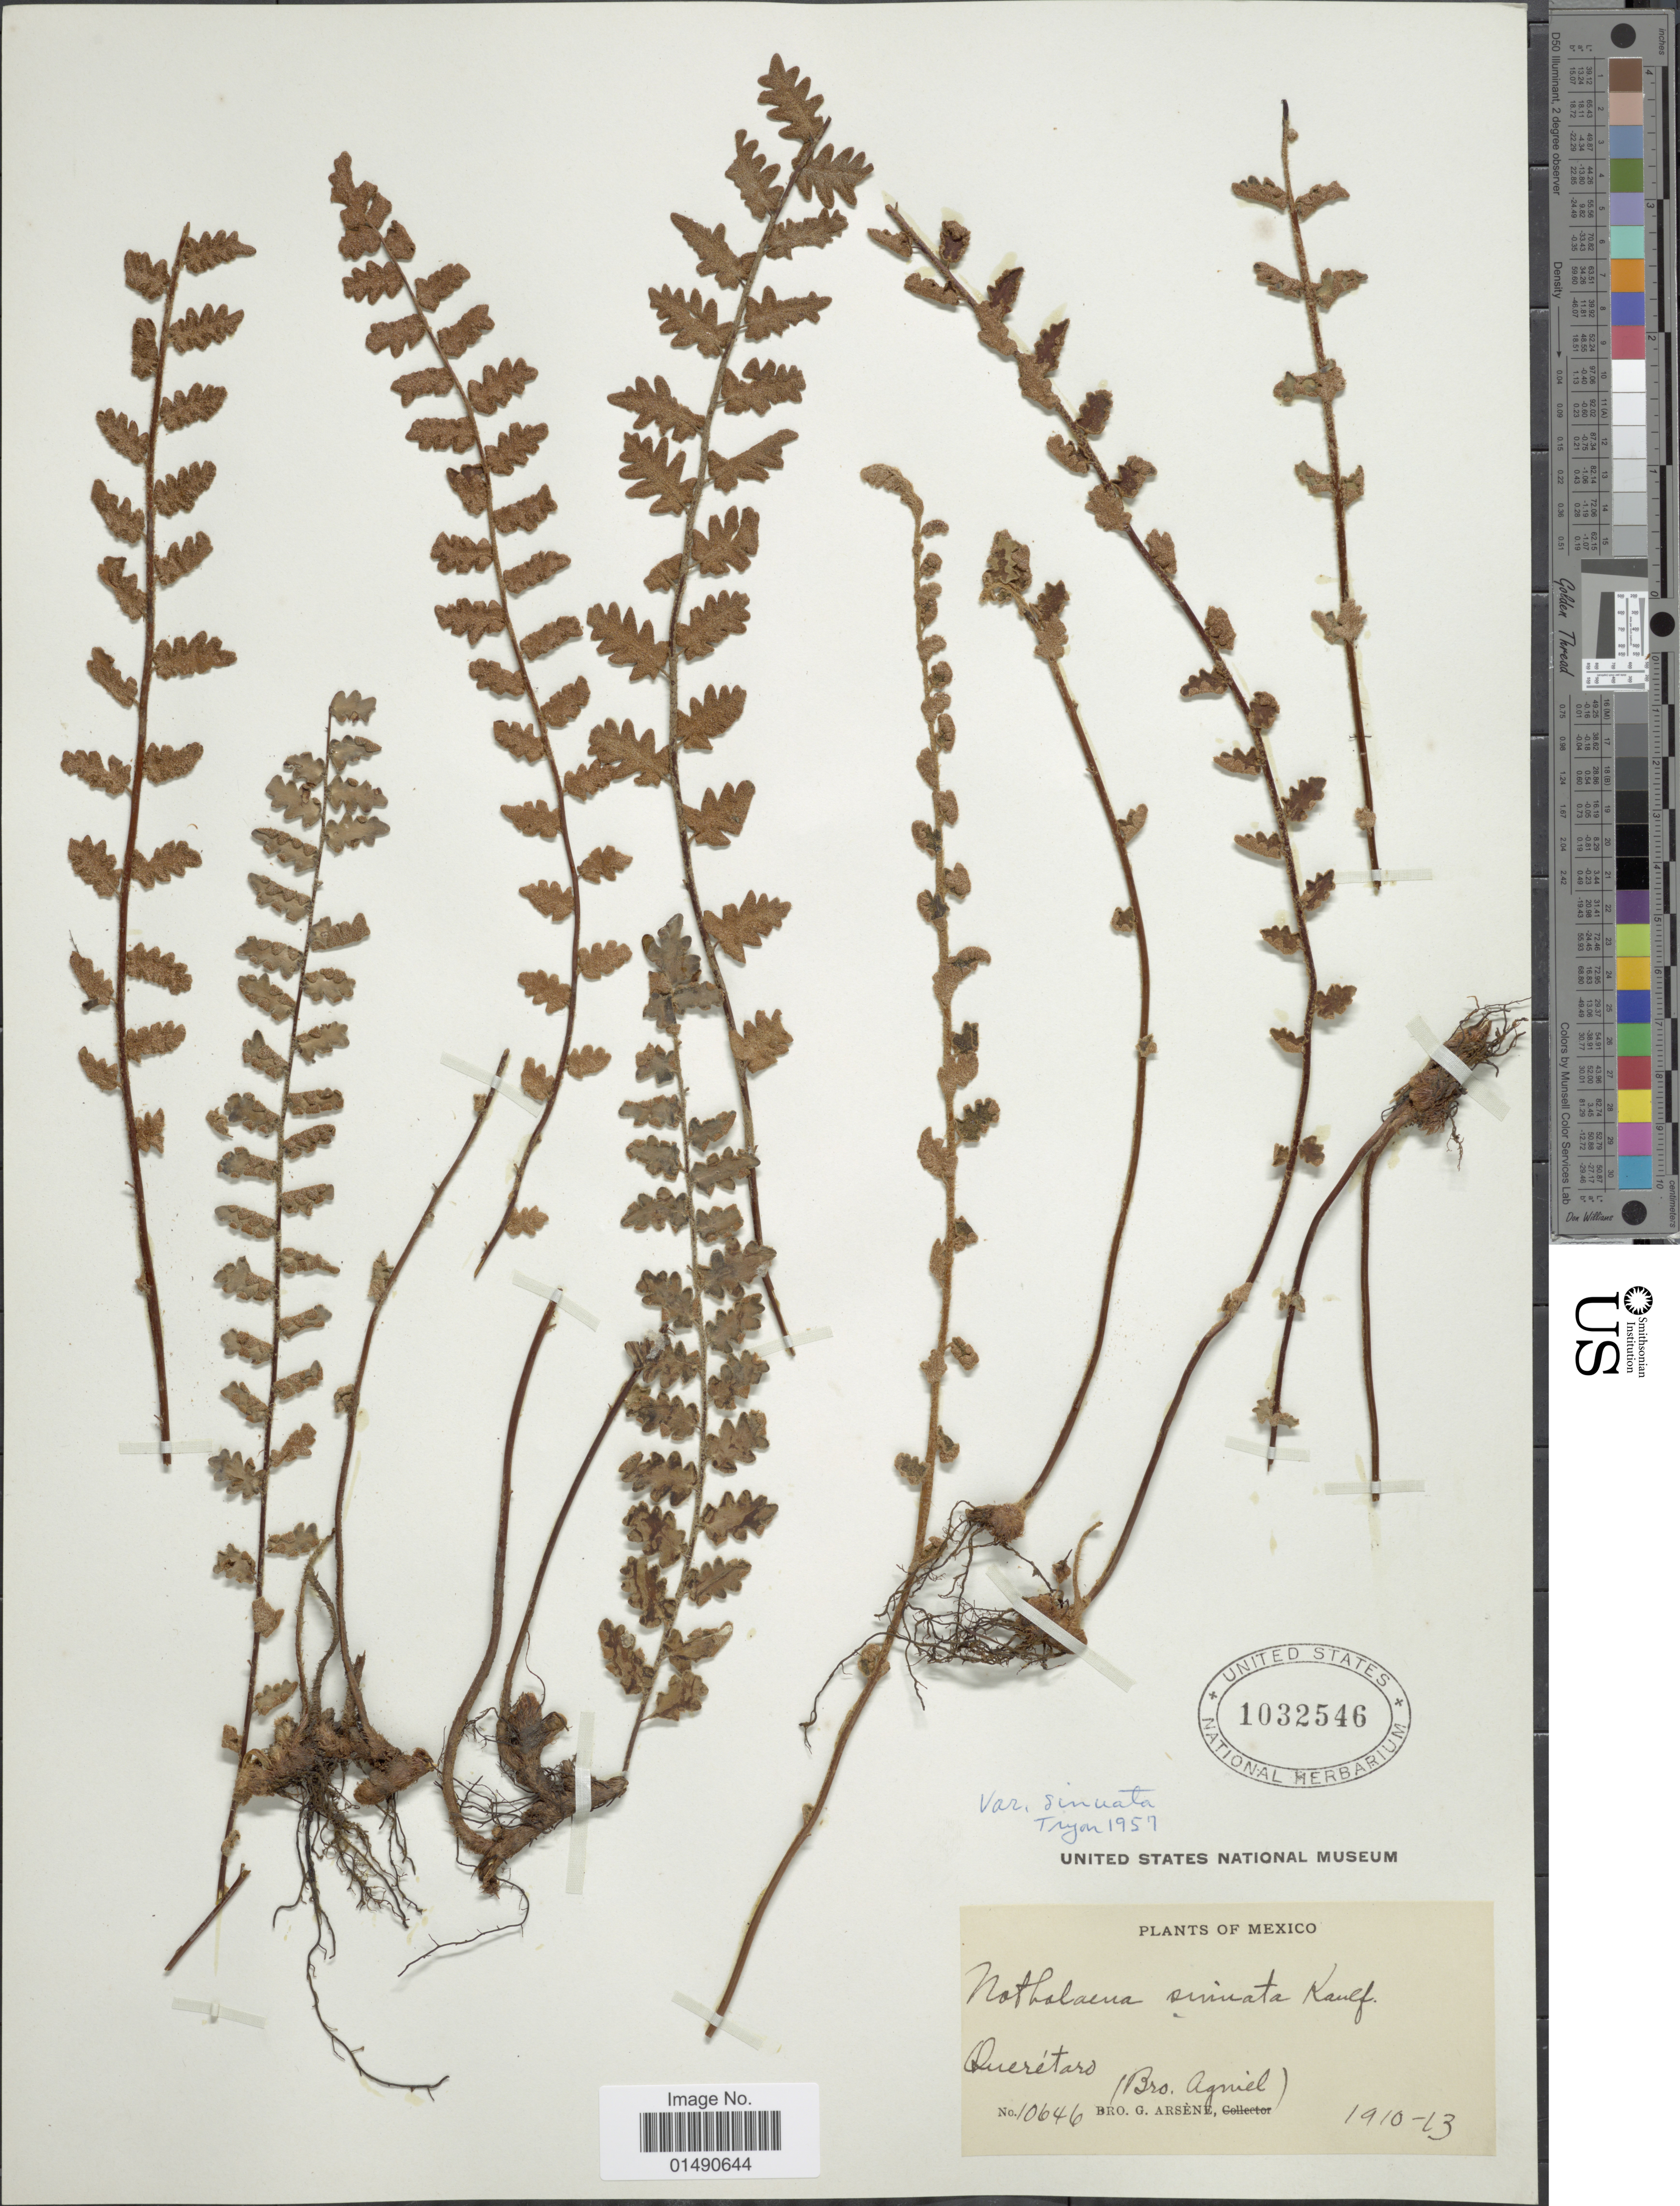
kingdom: Plantae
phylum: Tracheophyta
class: Polypodiopsida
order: Polypodiales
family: Pteridaceae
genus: Astrolepis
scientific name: Astrolepis sinuata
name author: (Lag. ex Sw.) D.M. Benham & Windham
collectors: Bro. Agniel & Bro. G. Arsène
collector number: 10646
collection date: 1910/1913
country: Mexico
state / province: Querétaro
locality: Querétaro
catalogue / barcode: US 1032546